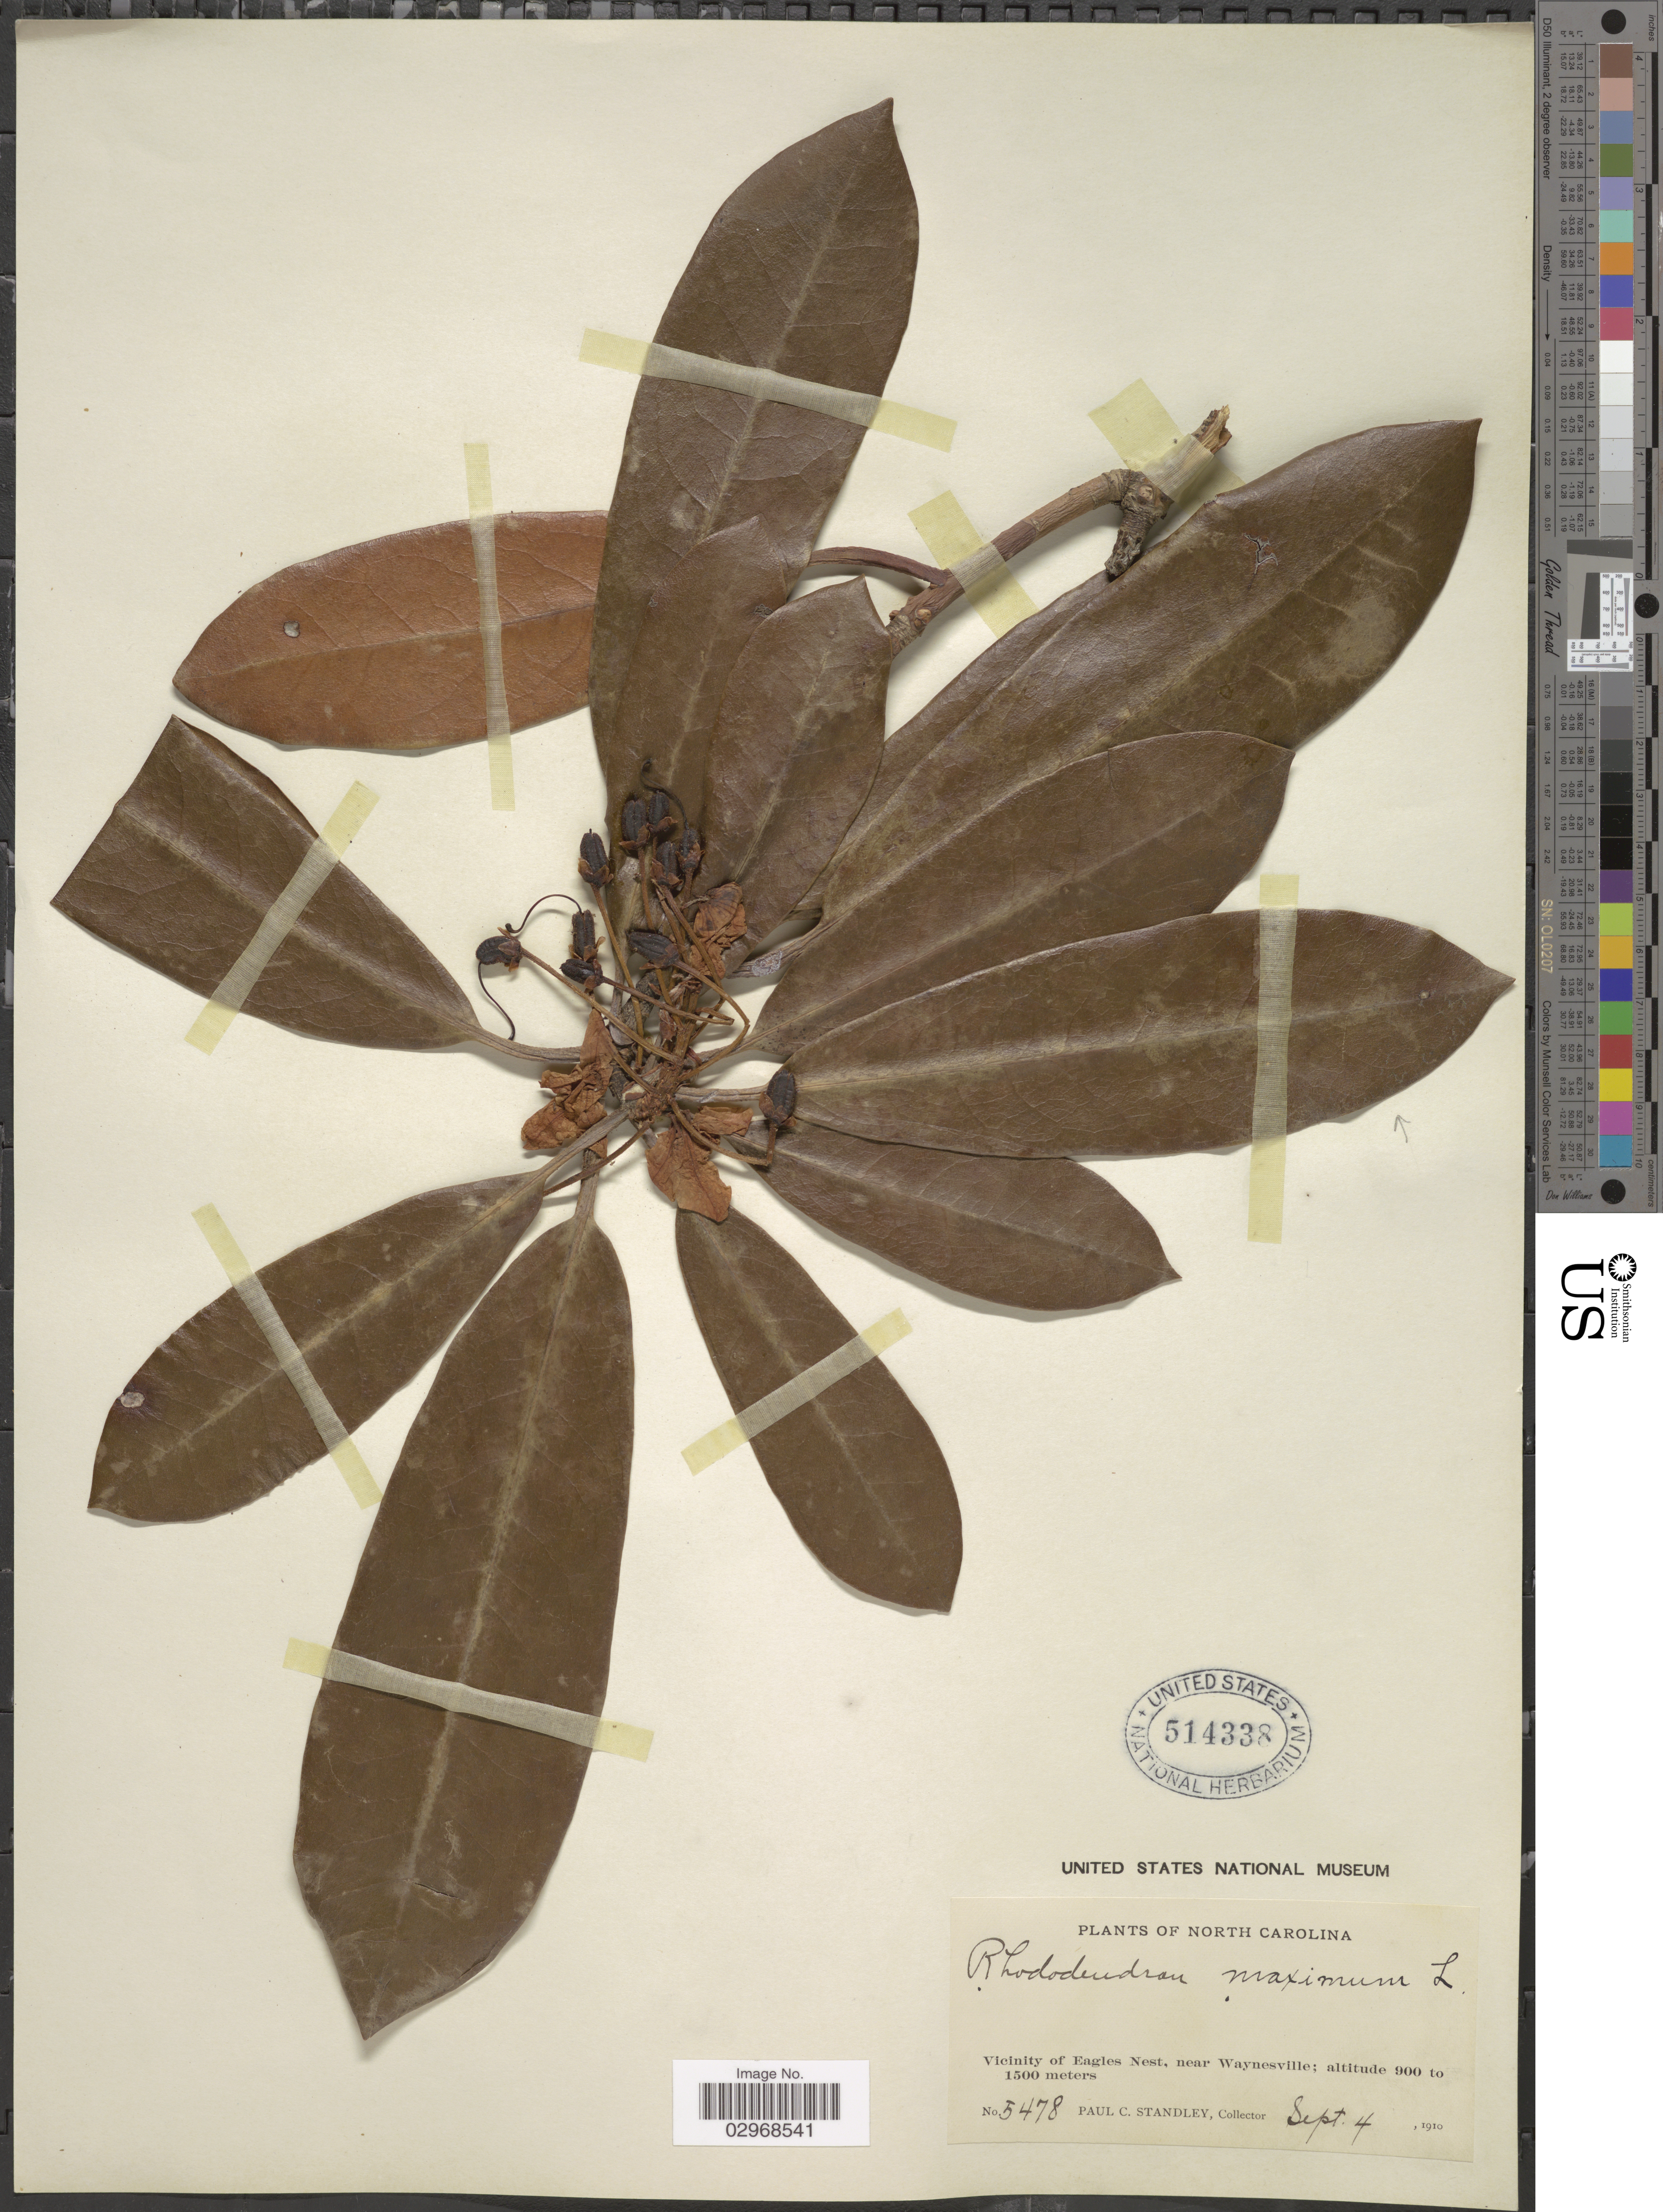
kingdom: Plantae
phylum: Tracheophyta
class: Magnoliopsida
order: Ericales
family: Ericaceae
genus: Rhododendron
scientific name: Rhododendron maximum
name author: L.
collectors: P. C. Standley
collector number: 5478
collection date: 1910-09-04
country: United States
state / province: North Carolina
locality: Vicinity of Eagles Nest, near Waynesville.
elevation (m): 900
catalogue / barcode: US 514338